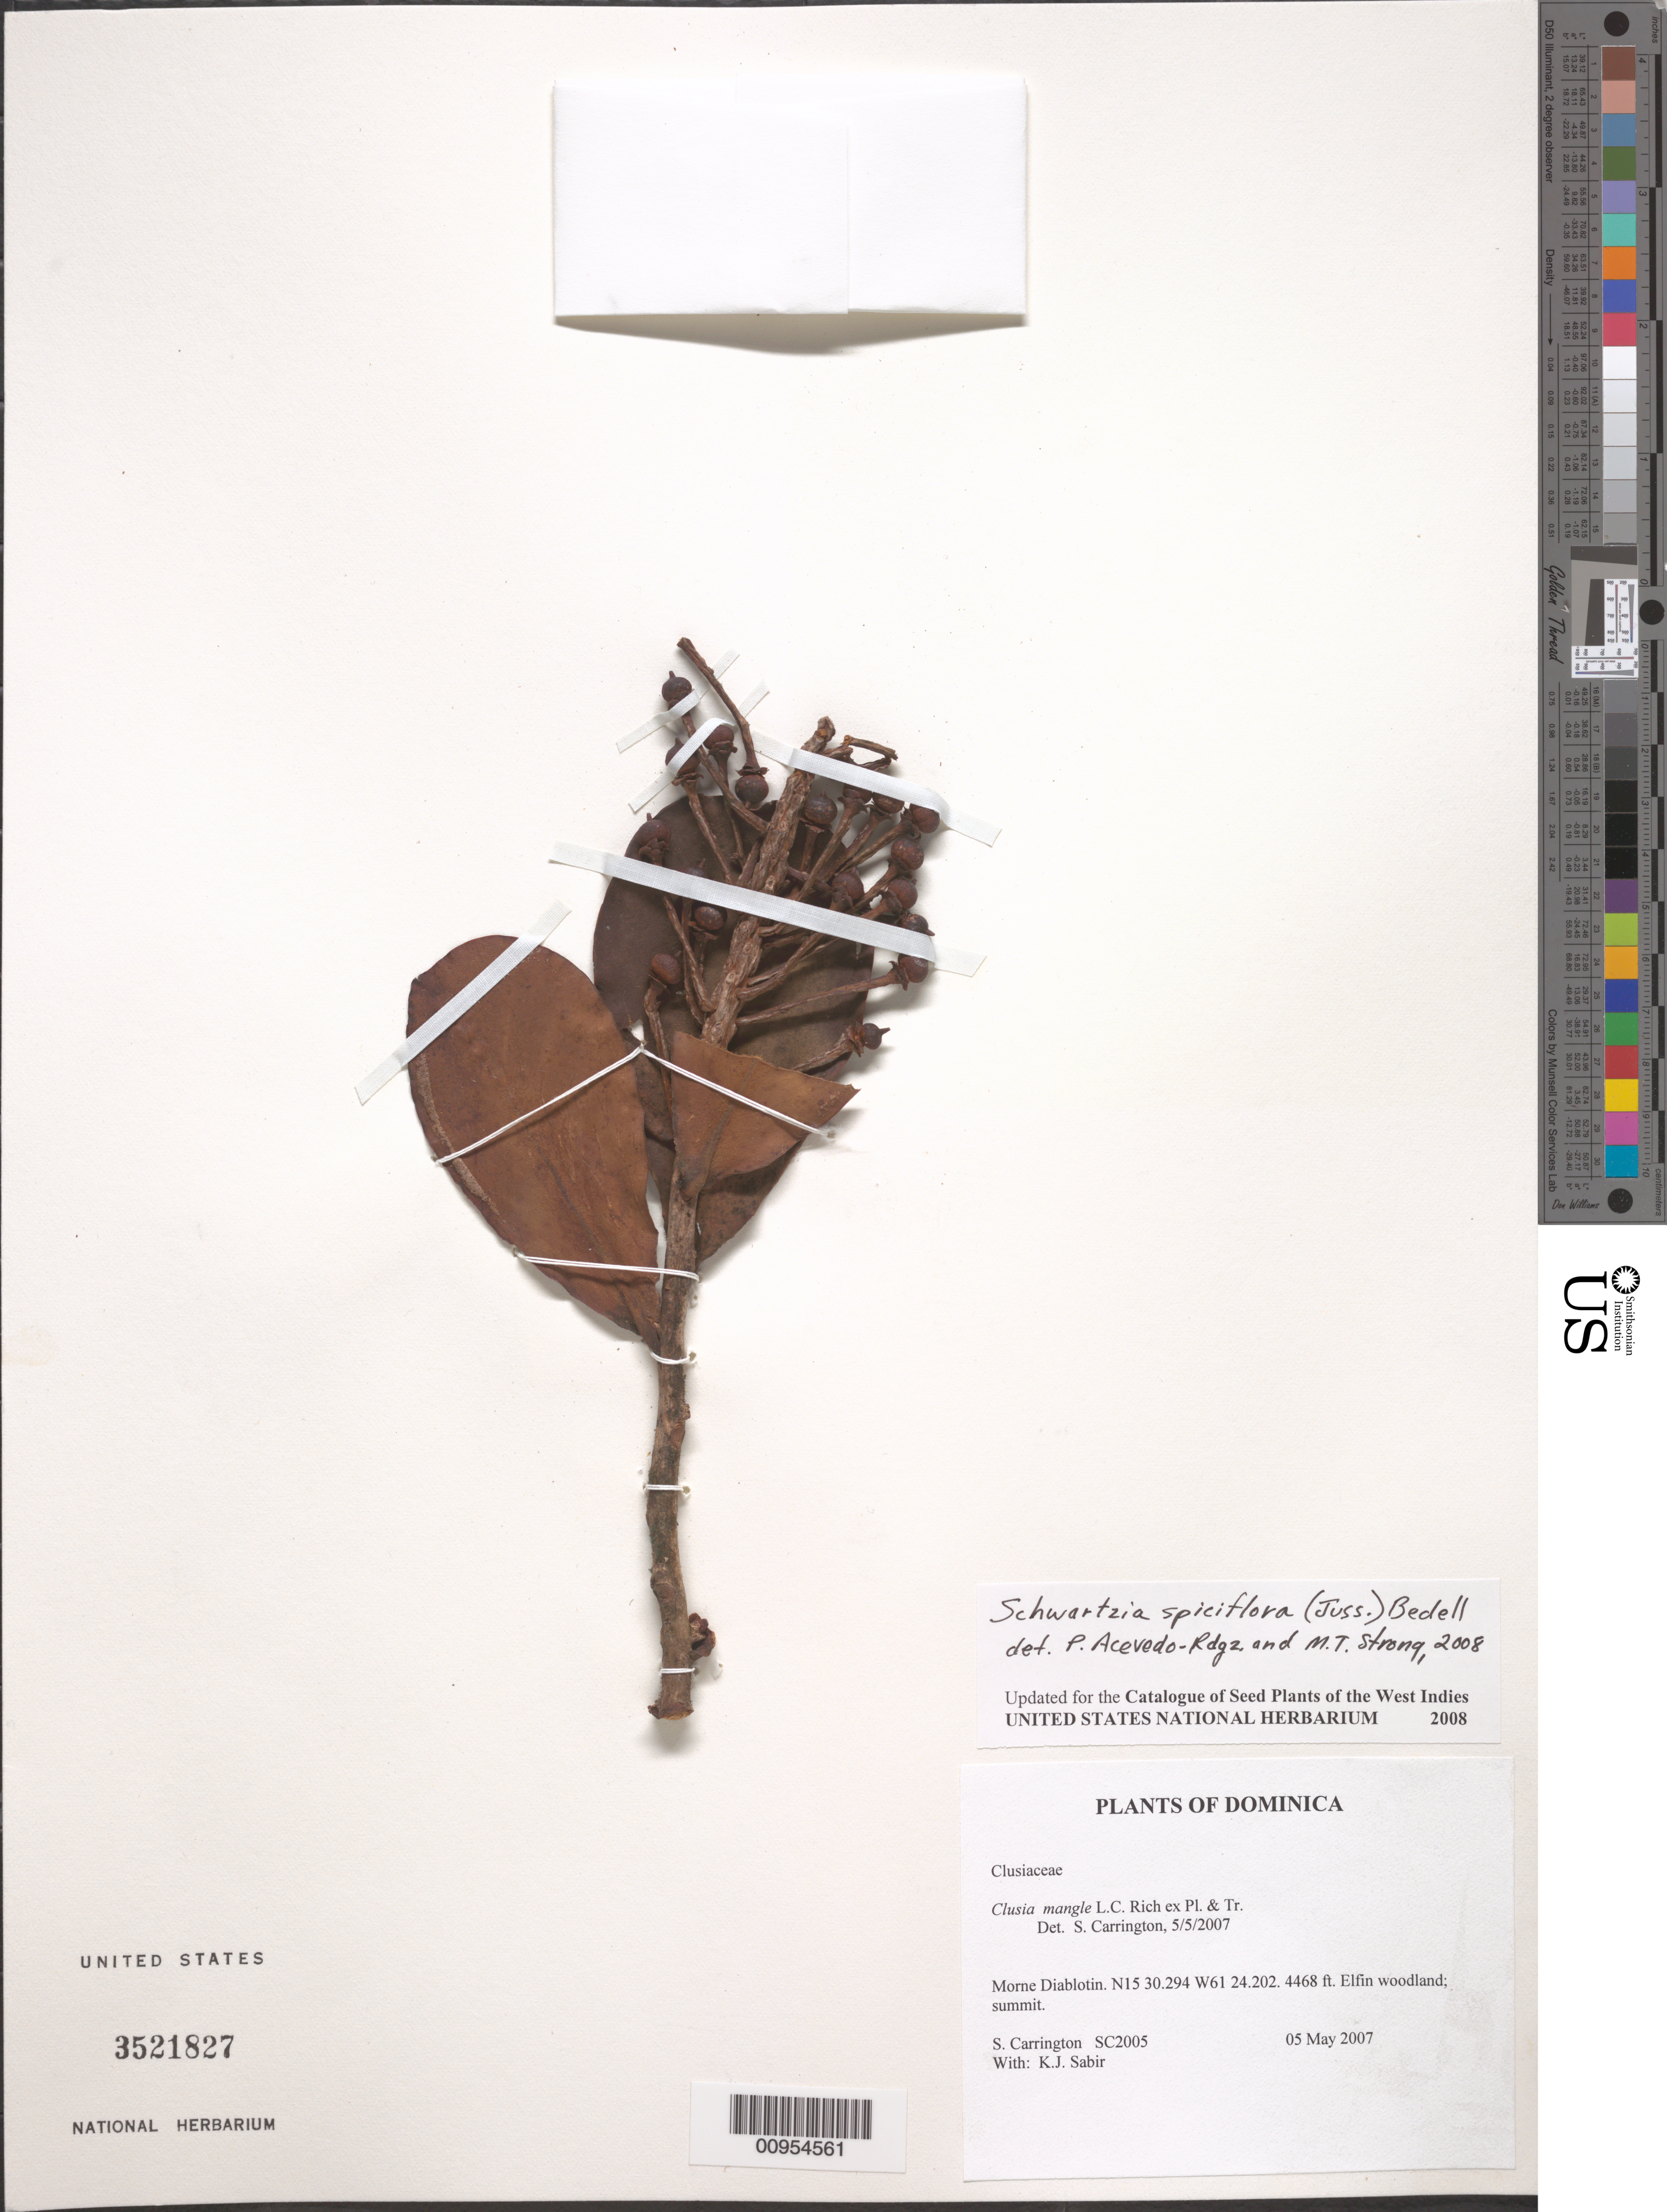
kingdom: Plantae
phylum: Tracheophyta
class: Magnoliopsida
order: Ericales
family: Marcgraviaceae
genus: Schwartzia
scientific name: Schwartzia spiciflora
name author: (Juss.) Bedell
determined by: Acevedo-Rodríguez, P.; Strong, M. T.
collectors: C. M. S. Carrington & K. Sabir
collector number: SC 2005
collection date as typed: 05 May 2007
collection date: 2007-05-05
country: Dominica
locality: Morne Diablotin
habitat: Elfin woodland; summit.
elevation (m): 1362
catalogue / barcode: US 3521827